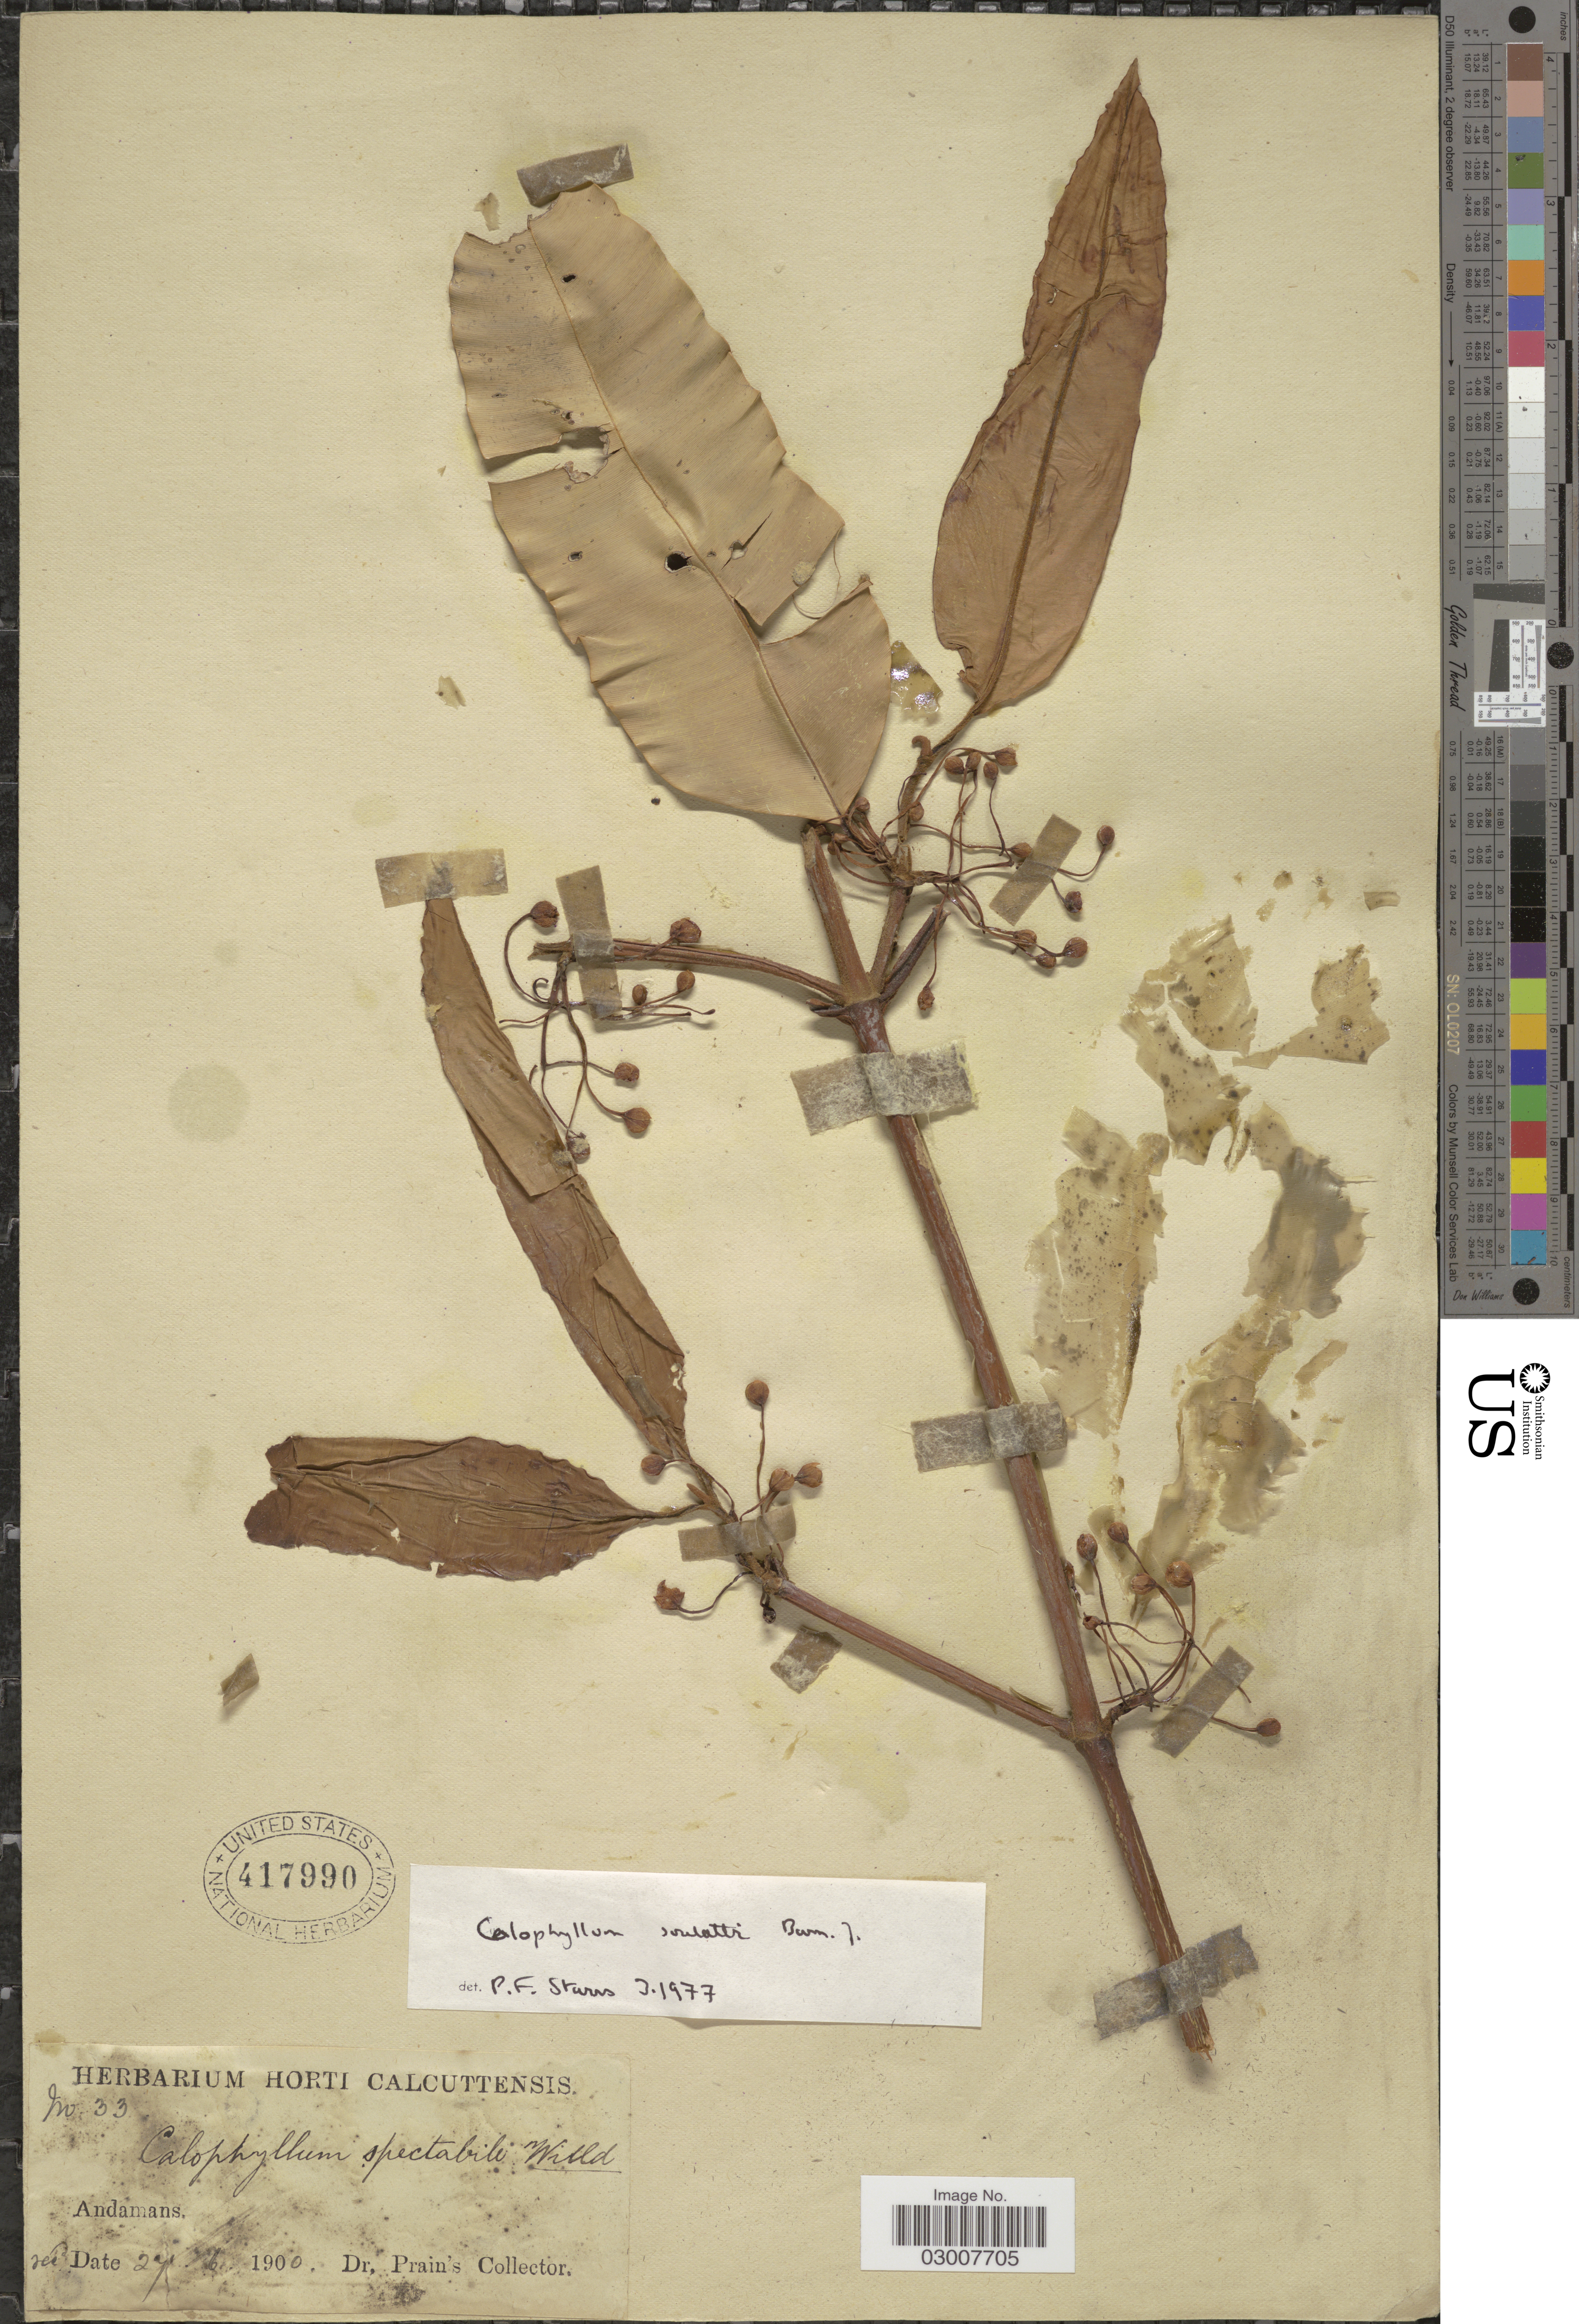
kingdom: Plantae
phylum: Tracheophyta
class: Magnoliopsida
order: Malpighiales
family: Calophyllaceae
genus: Calophyllum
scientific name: Calophyllum soulattri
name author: Burm. f.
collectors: Dr. Prain's collector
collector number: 33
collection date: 1900-06-24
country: India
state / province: Andaman and Nicobar Islands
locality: Andamans.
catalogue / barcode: US 417990